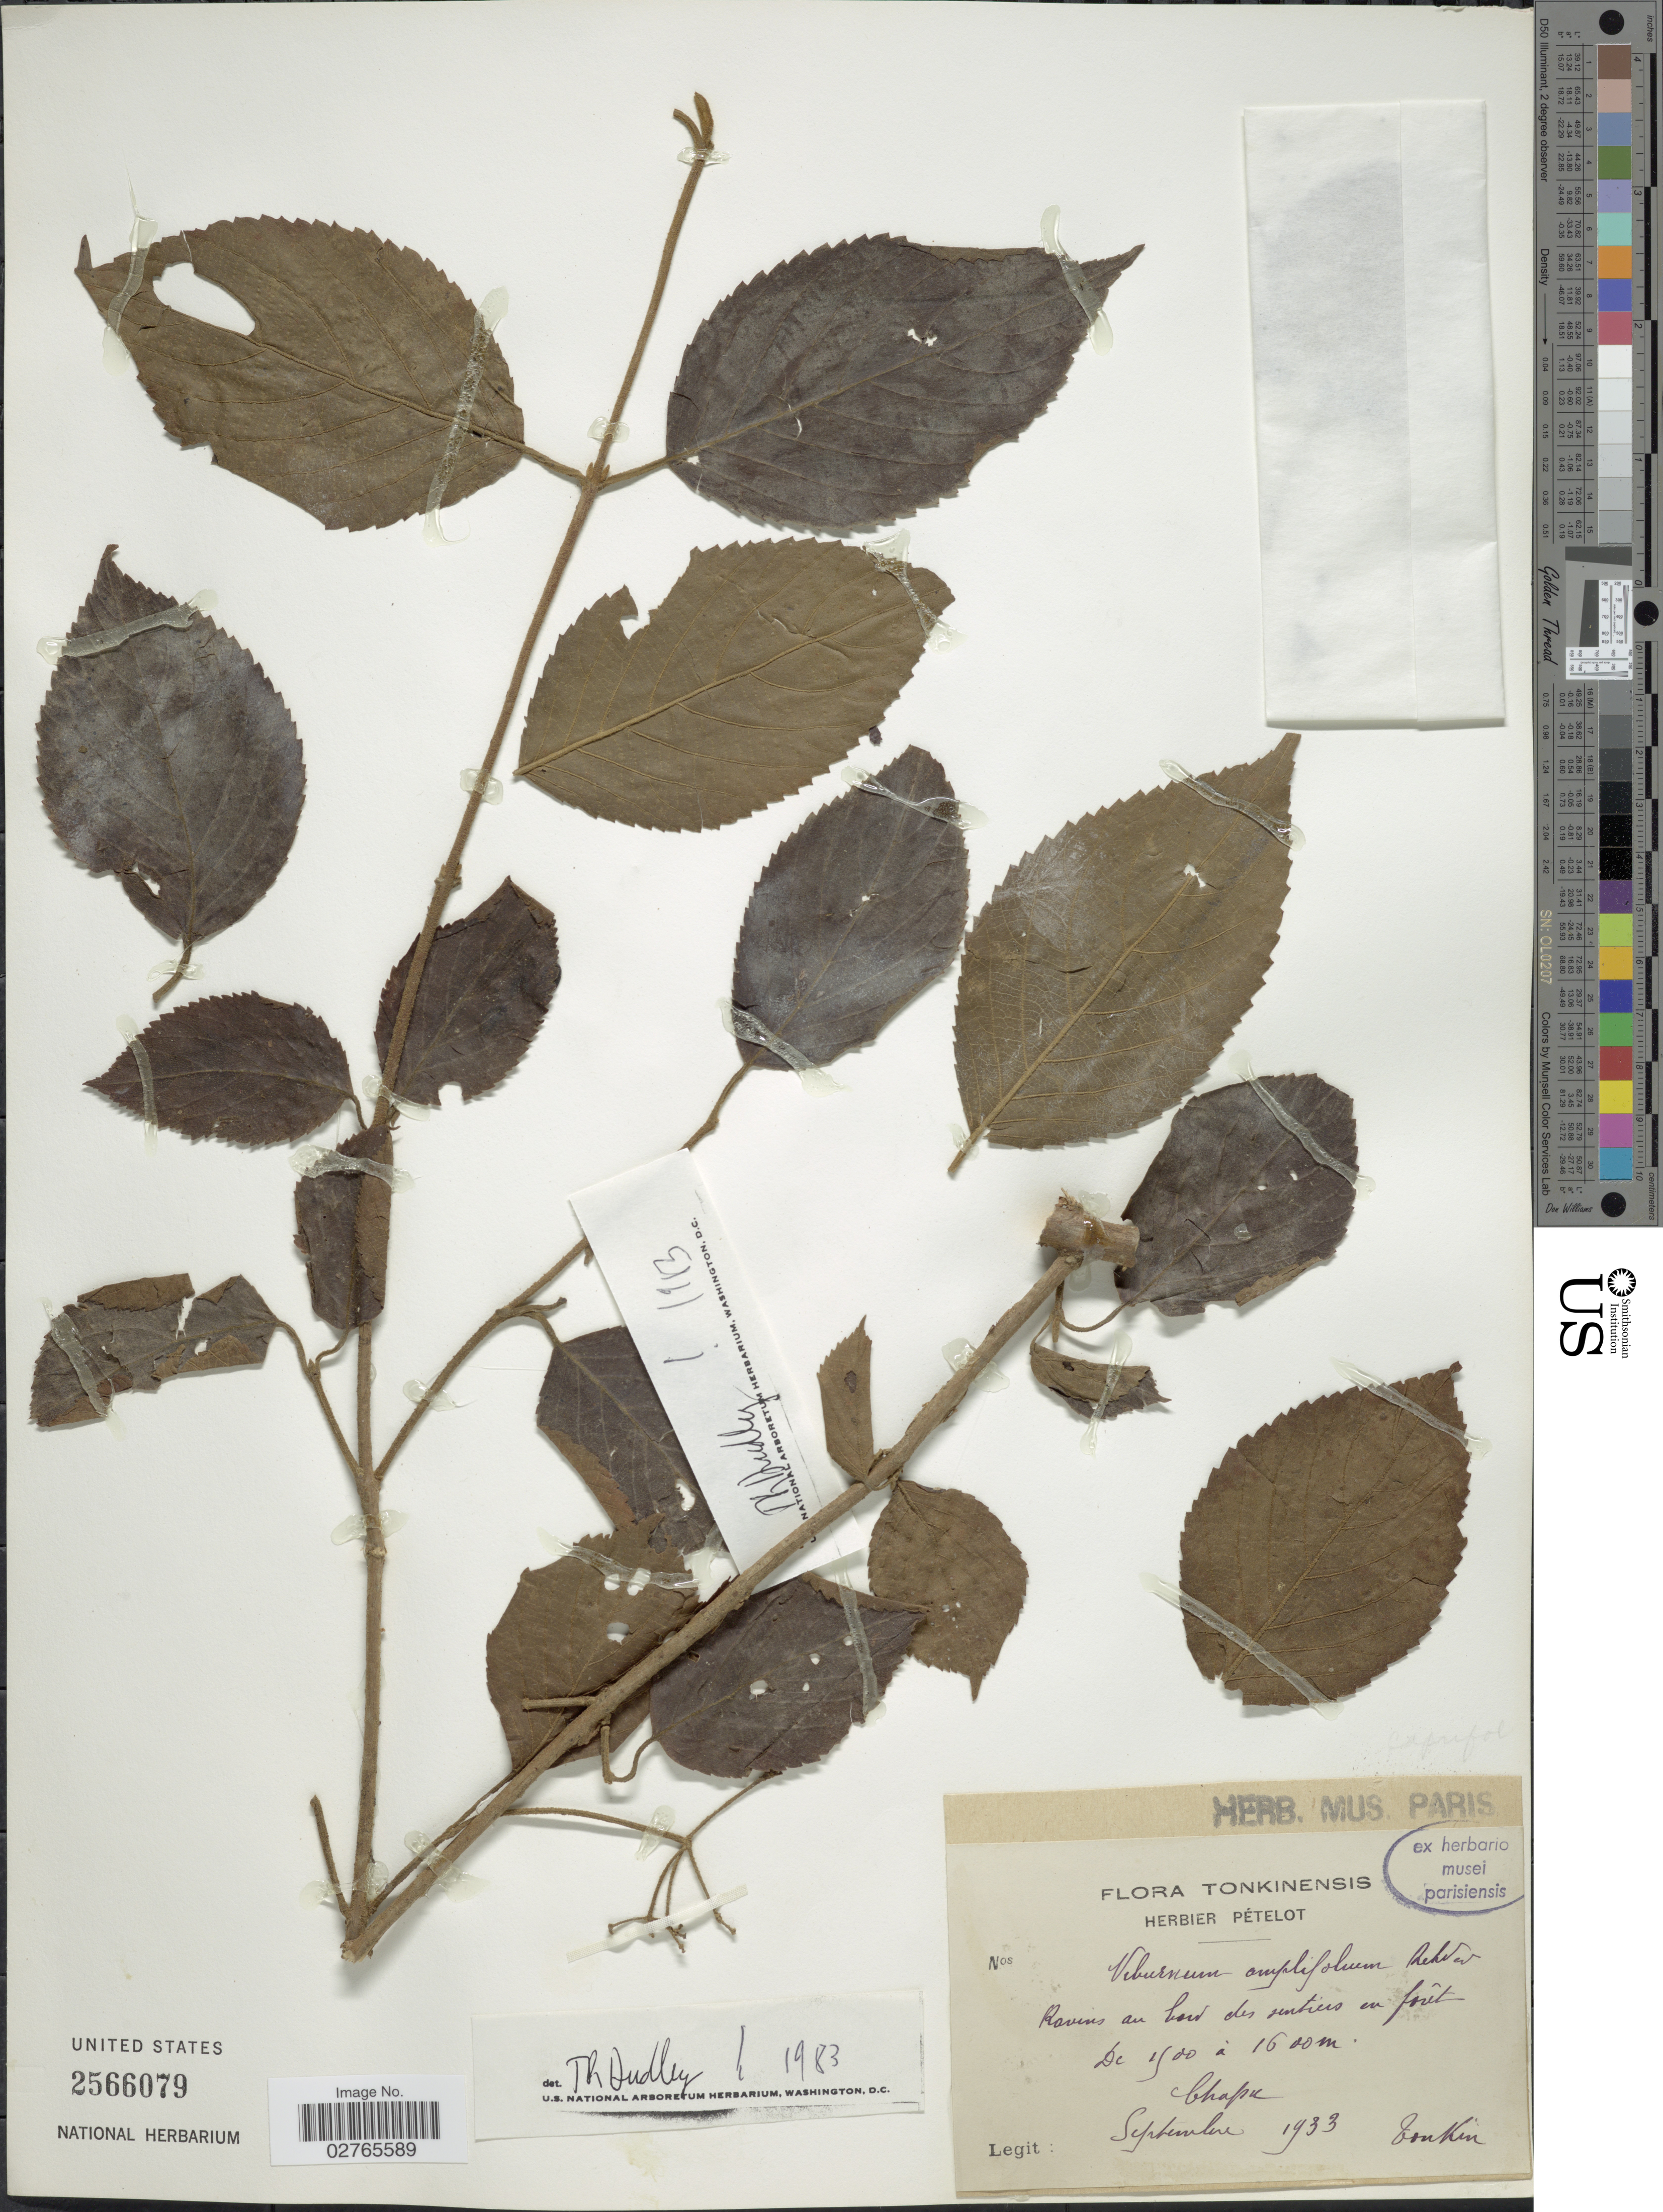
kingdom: Plantae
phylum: Tracheophyta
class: Magnoliopsida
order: Dipsacales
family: Viburnaceae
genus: Viburnum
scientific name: Viburnum amplifolium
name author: Rehder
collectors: -. Chapin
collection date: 1933-09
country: Vietnam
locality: Ravins au bord des sentiers en forêt. Tonkin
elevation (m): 1500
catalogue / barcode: US 2566079